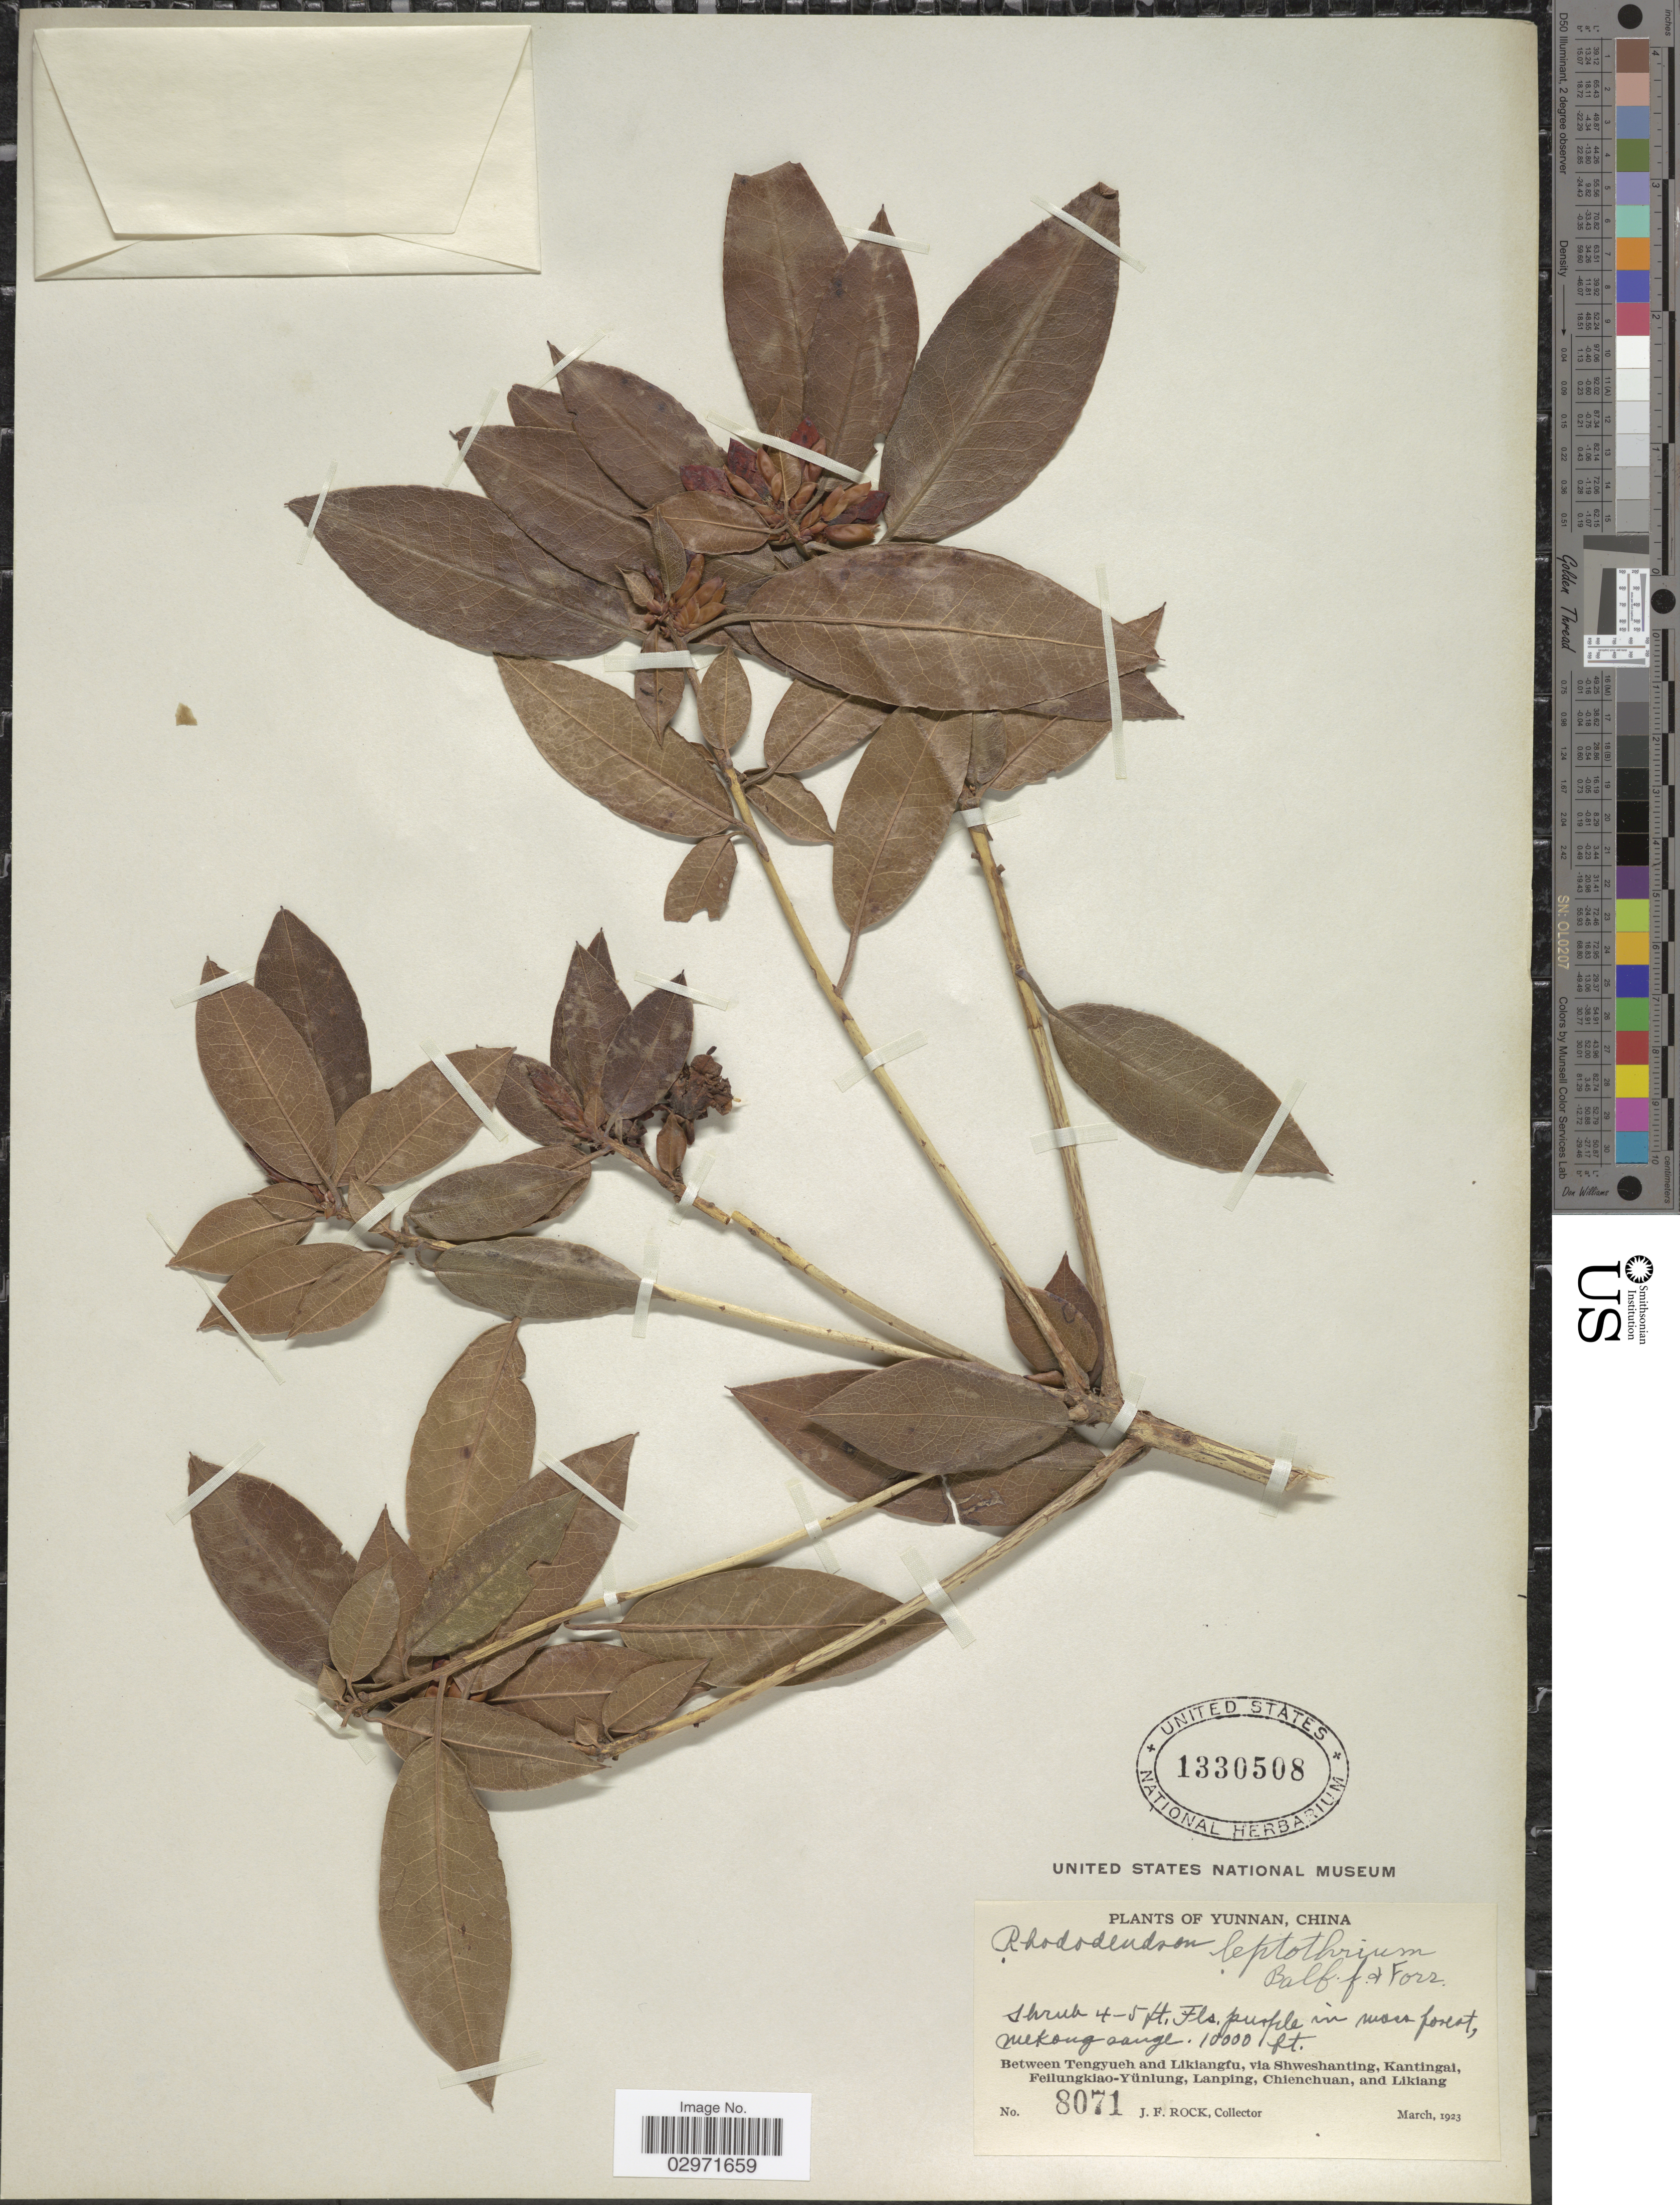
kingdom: Plantae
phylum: Tracheophyta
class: Magnoliopsida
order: Ericales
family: Ericaceae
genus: Rhododendron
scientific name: Rhododendron leptothrium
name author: Balf. f. & Forrest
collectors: J. Rock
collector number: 8071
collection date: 1923-03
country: China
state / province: Yunnan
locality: Mekong range. Between Tengyueah and Likiangfu, via Shweshanting, Kantingai, Feilungkiao-Yünlung, Lanping, Chienchuan, and Likiang.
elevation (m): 3048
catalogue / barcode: US 1330508